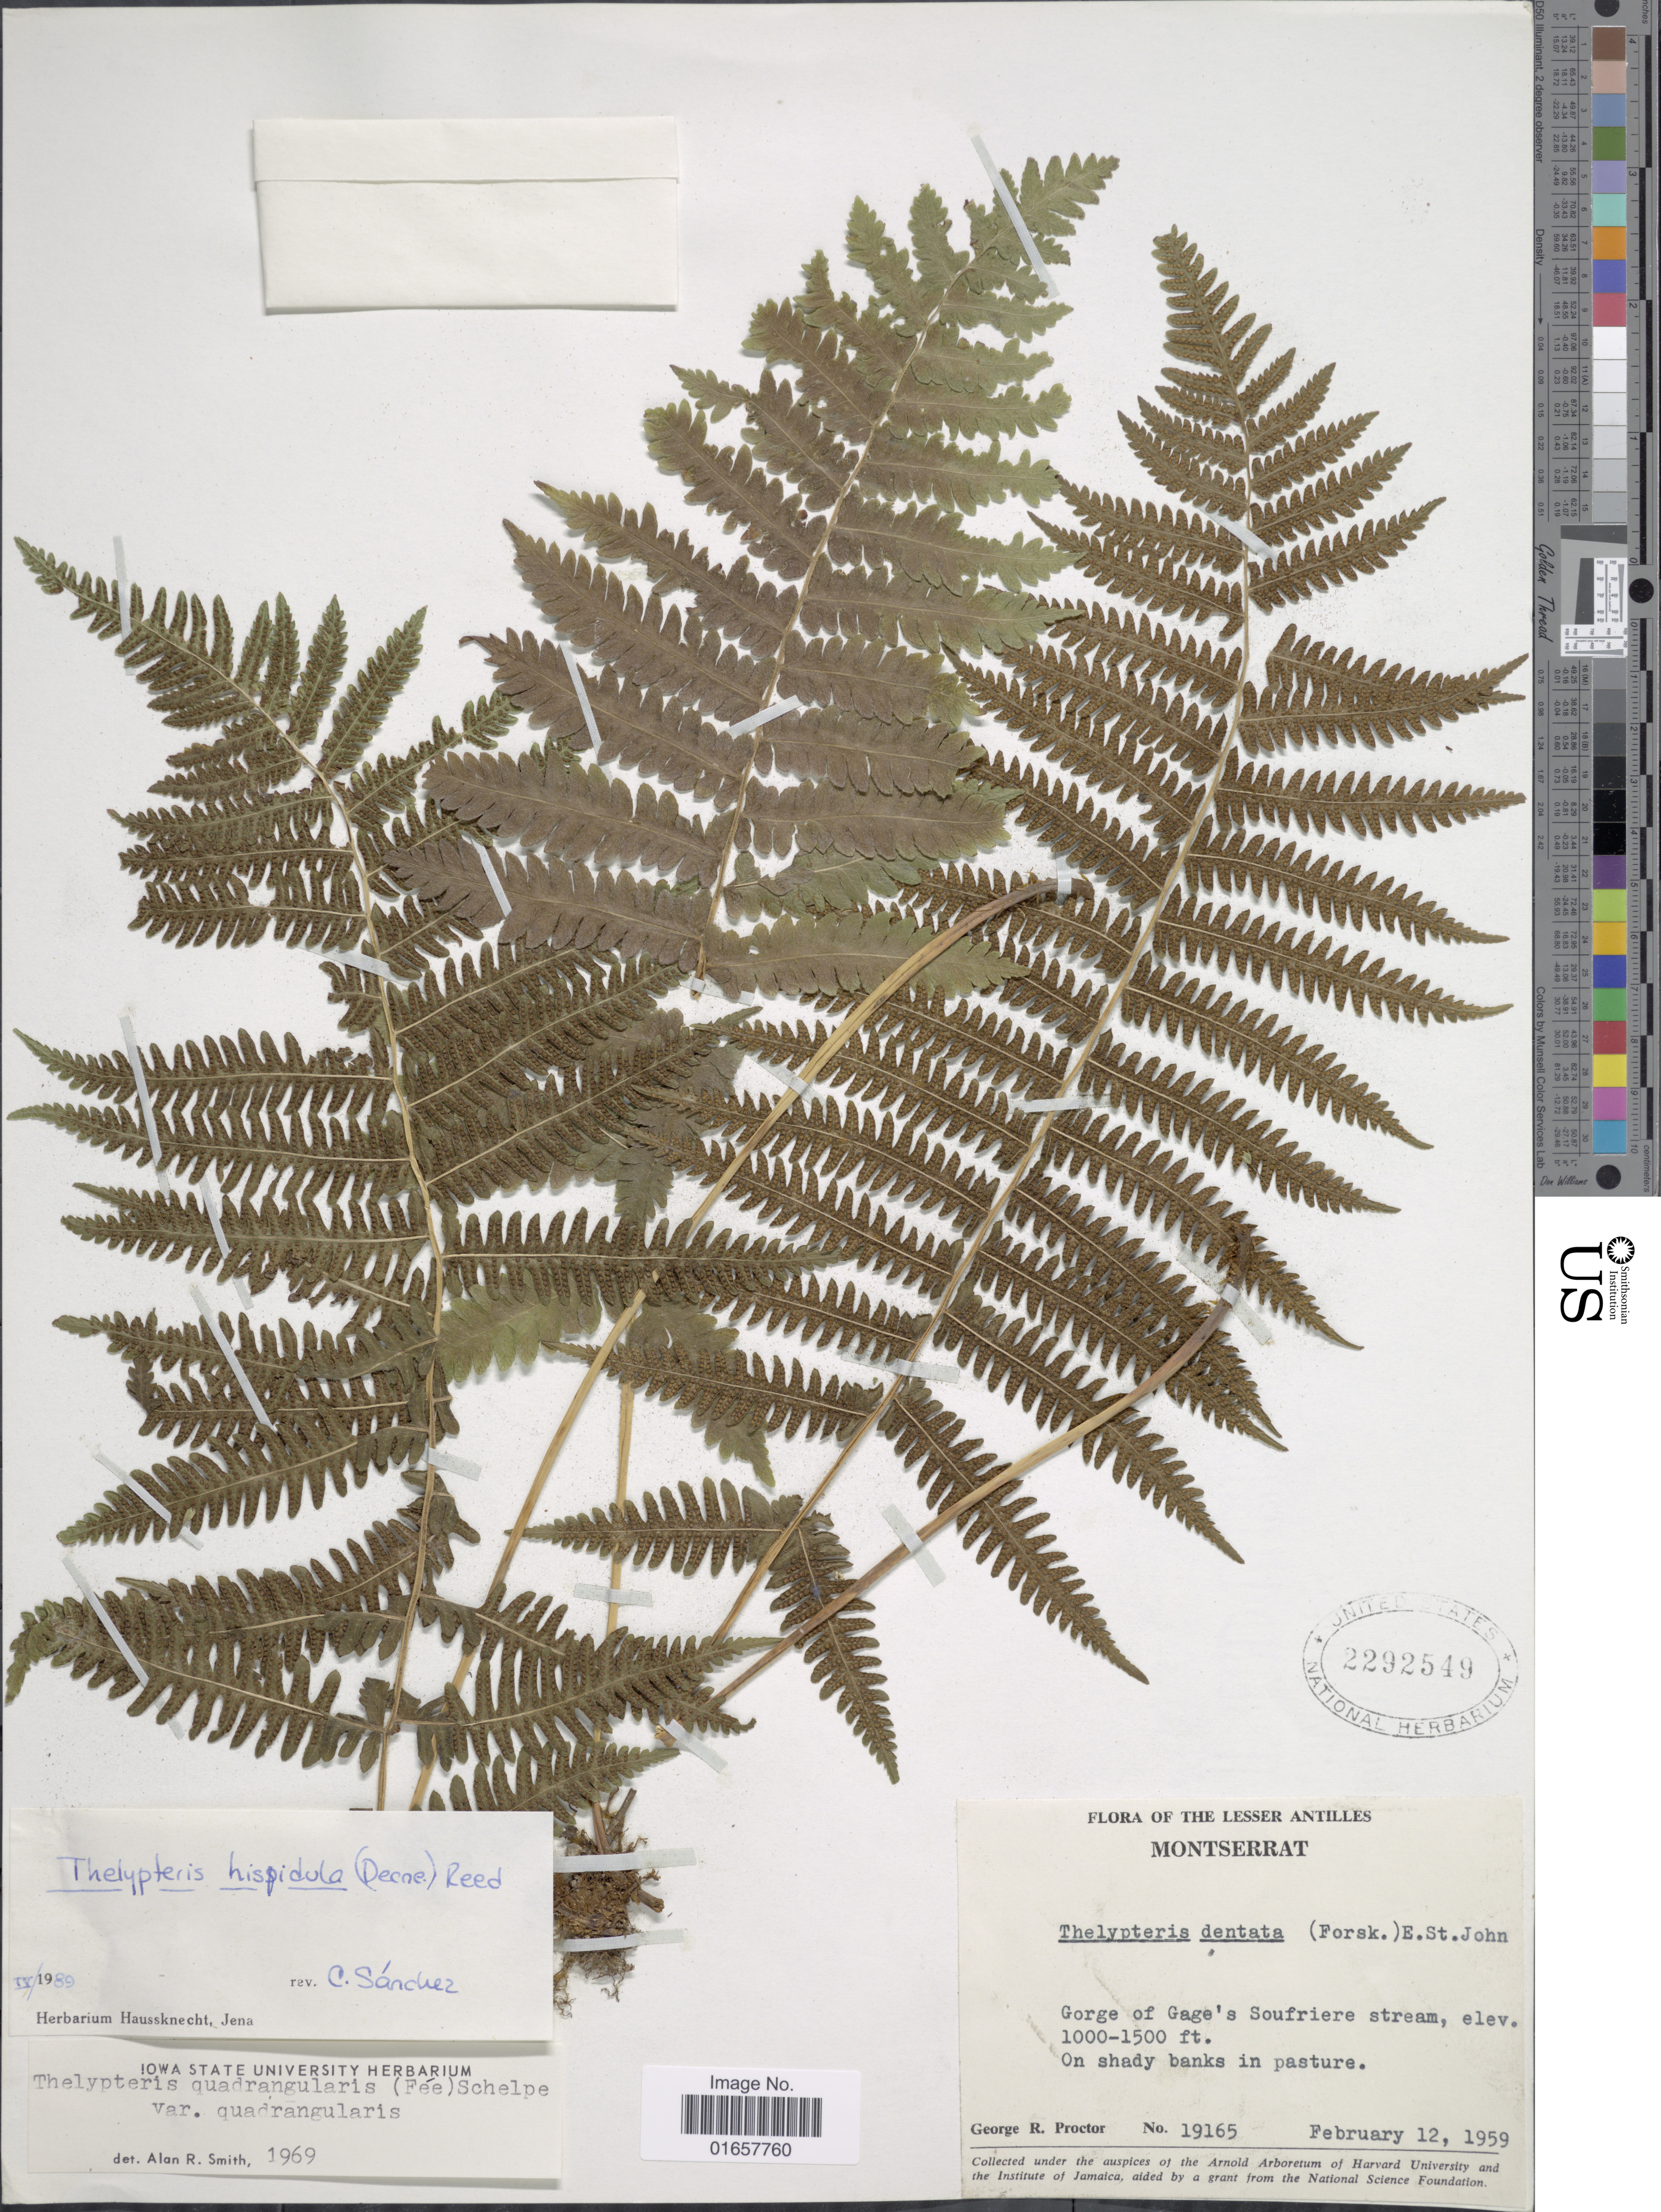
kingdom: Plantae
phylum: Tracheophyta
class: Polypodiopsida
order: Polypodiales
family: Thelypteridaceae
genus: Christella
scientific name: Christella hispidula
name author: (Decne.) Holttum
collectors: G. R. Proctor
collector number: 19165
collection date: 1959-02-12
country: Montserrat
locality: The Lesser Antilles, Montserrat, Gorge of Gage's Soufriere stream.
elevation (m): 305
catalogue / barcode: US 2292549